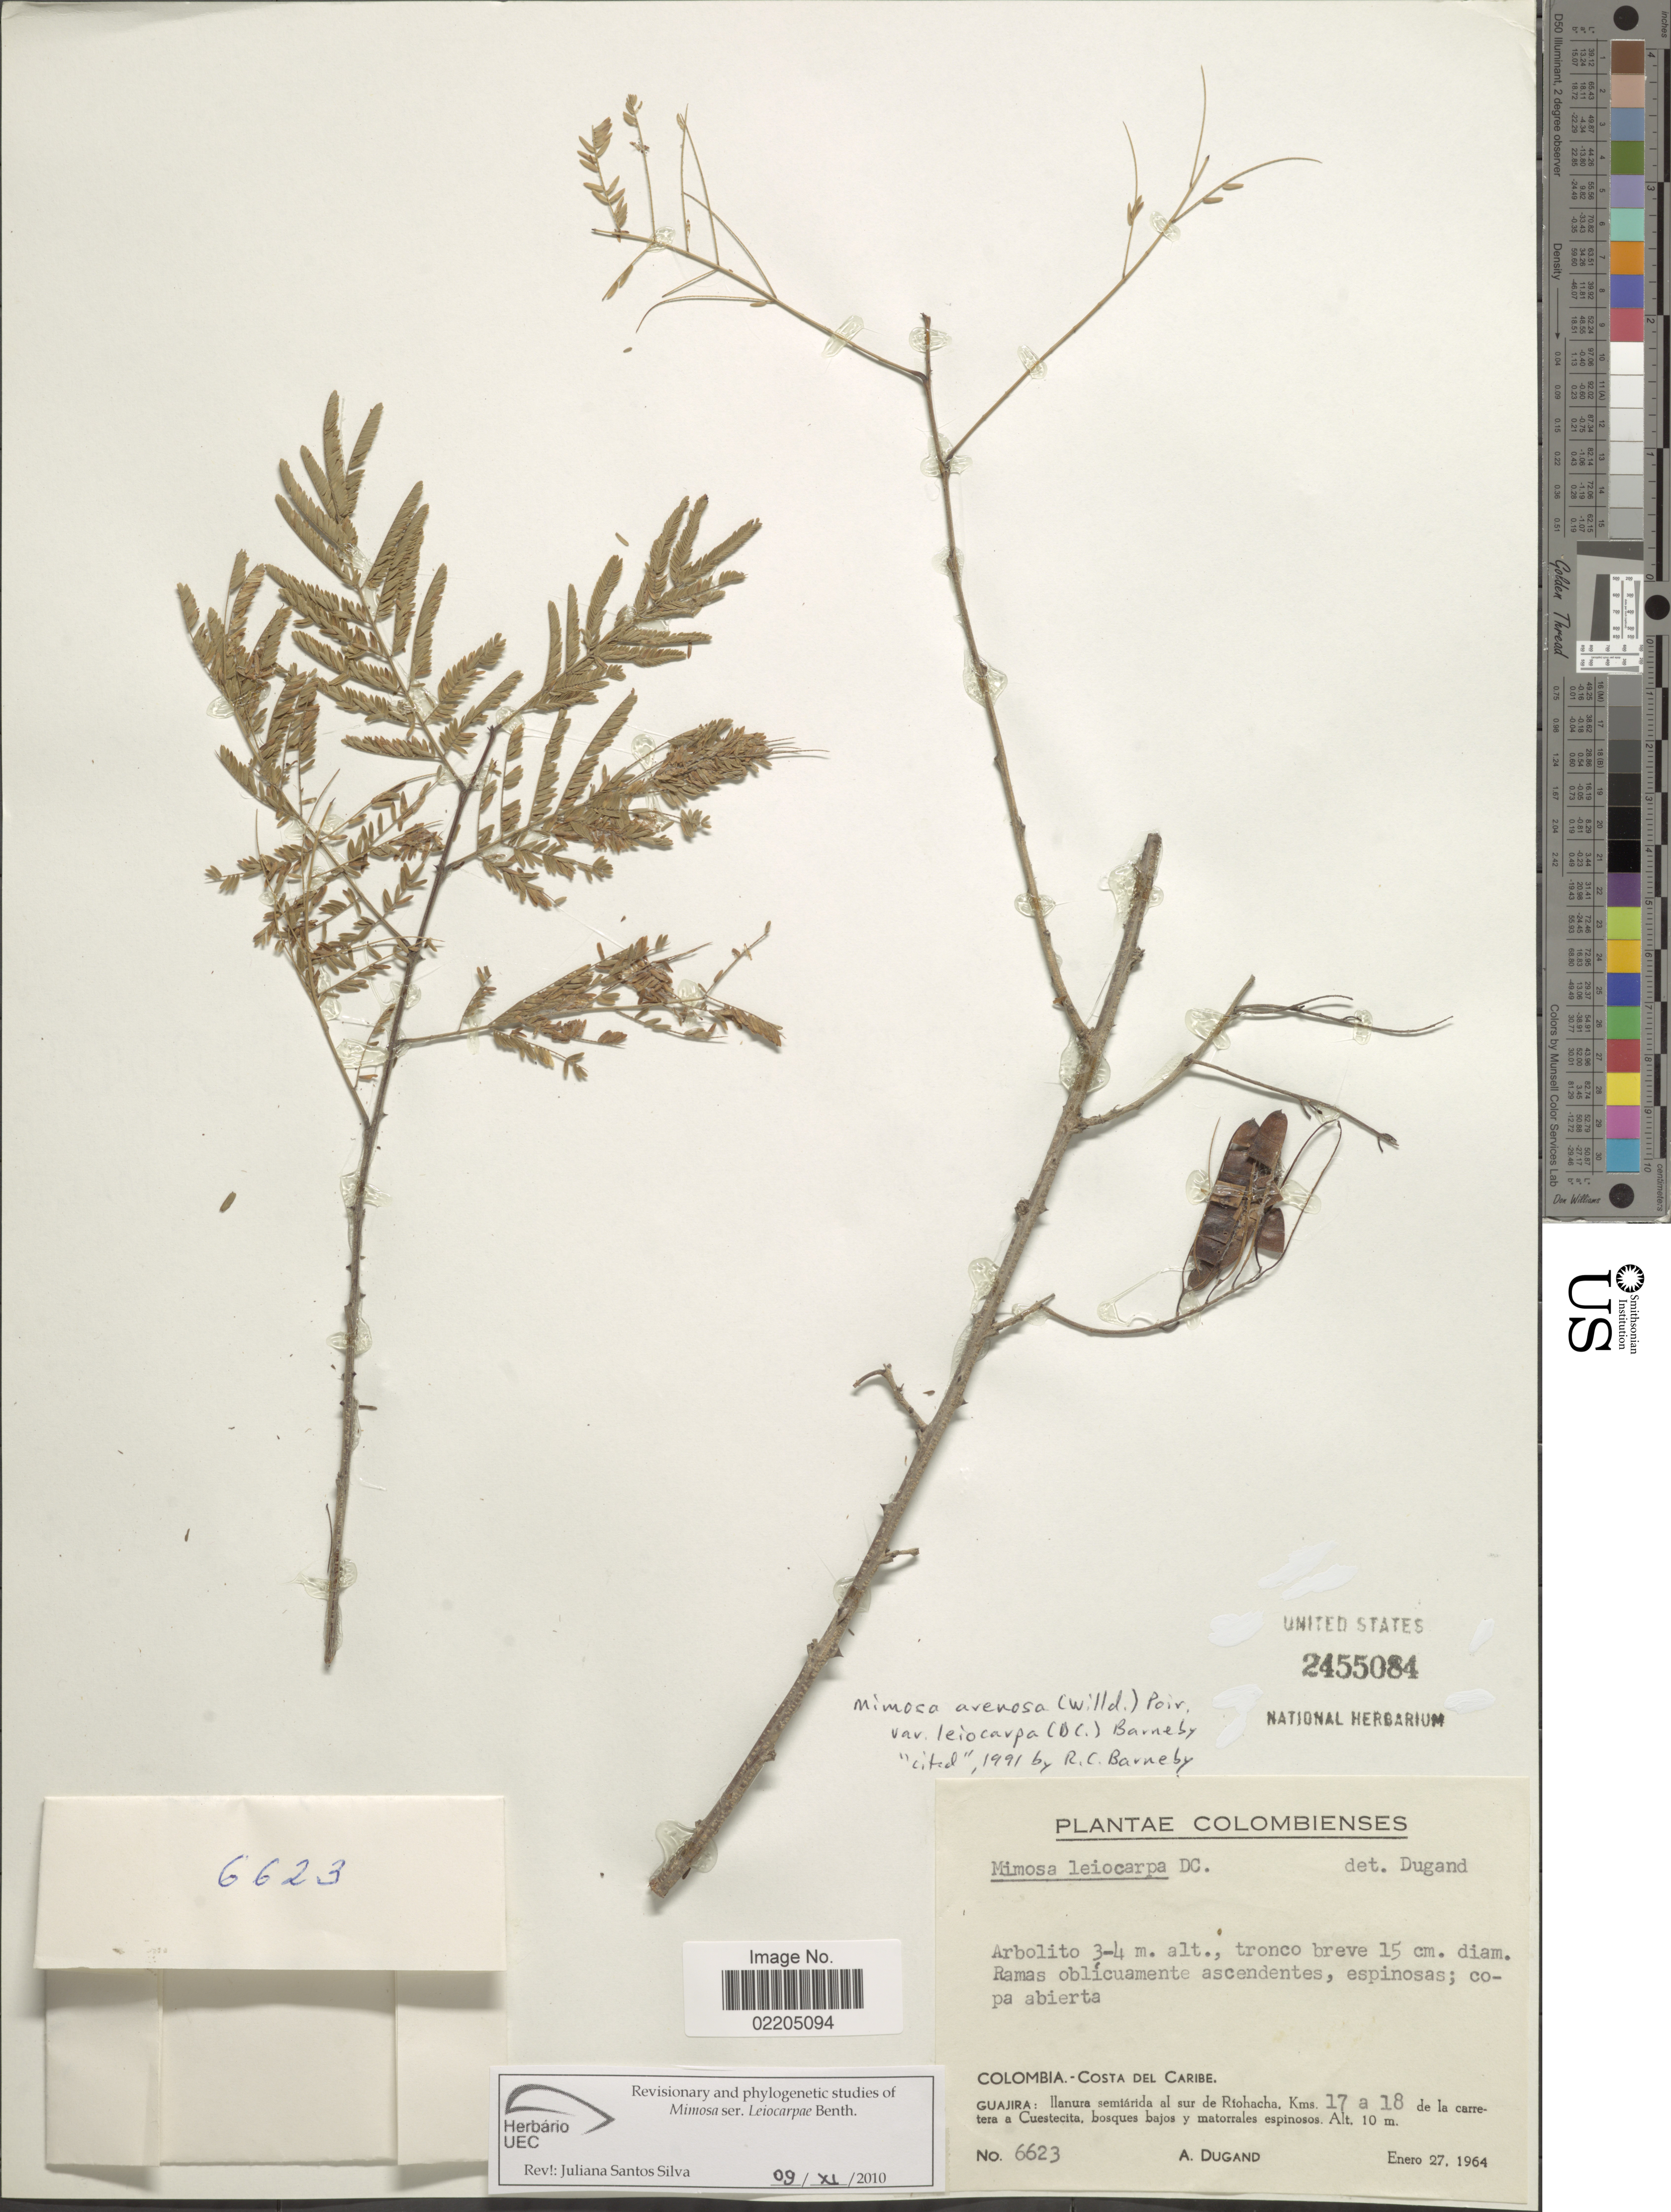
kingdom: Plantae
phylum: Tracheophyta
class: Magnoliopsida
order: Fabales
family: Fabaceae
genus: Mimosa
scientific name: Mimosa arenosa var. leiocarpa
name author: (DC.) Barneby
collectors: A. Dugand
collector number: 6623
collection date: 1964-01-27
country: Colombia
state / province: La Guajira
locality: Costa del Caribe, Llanura semiarida al sur de Riohacha, kms 17 a18 de la carretera a Cuestecita. bosques bajos y matorrales espinosos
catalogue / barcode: US 2455084